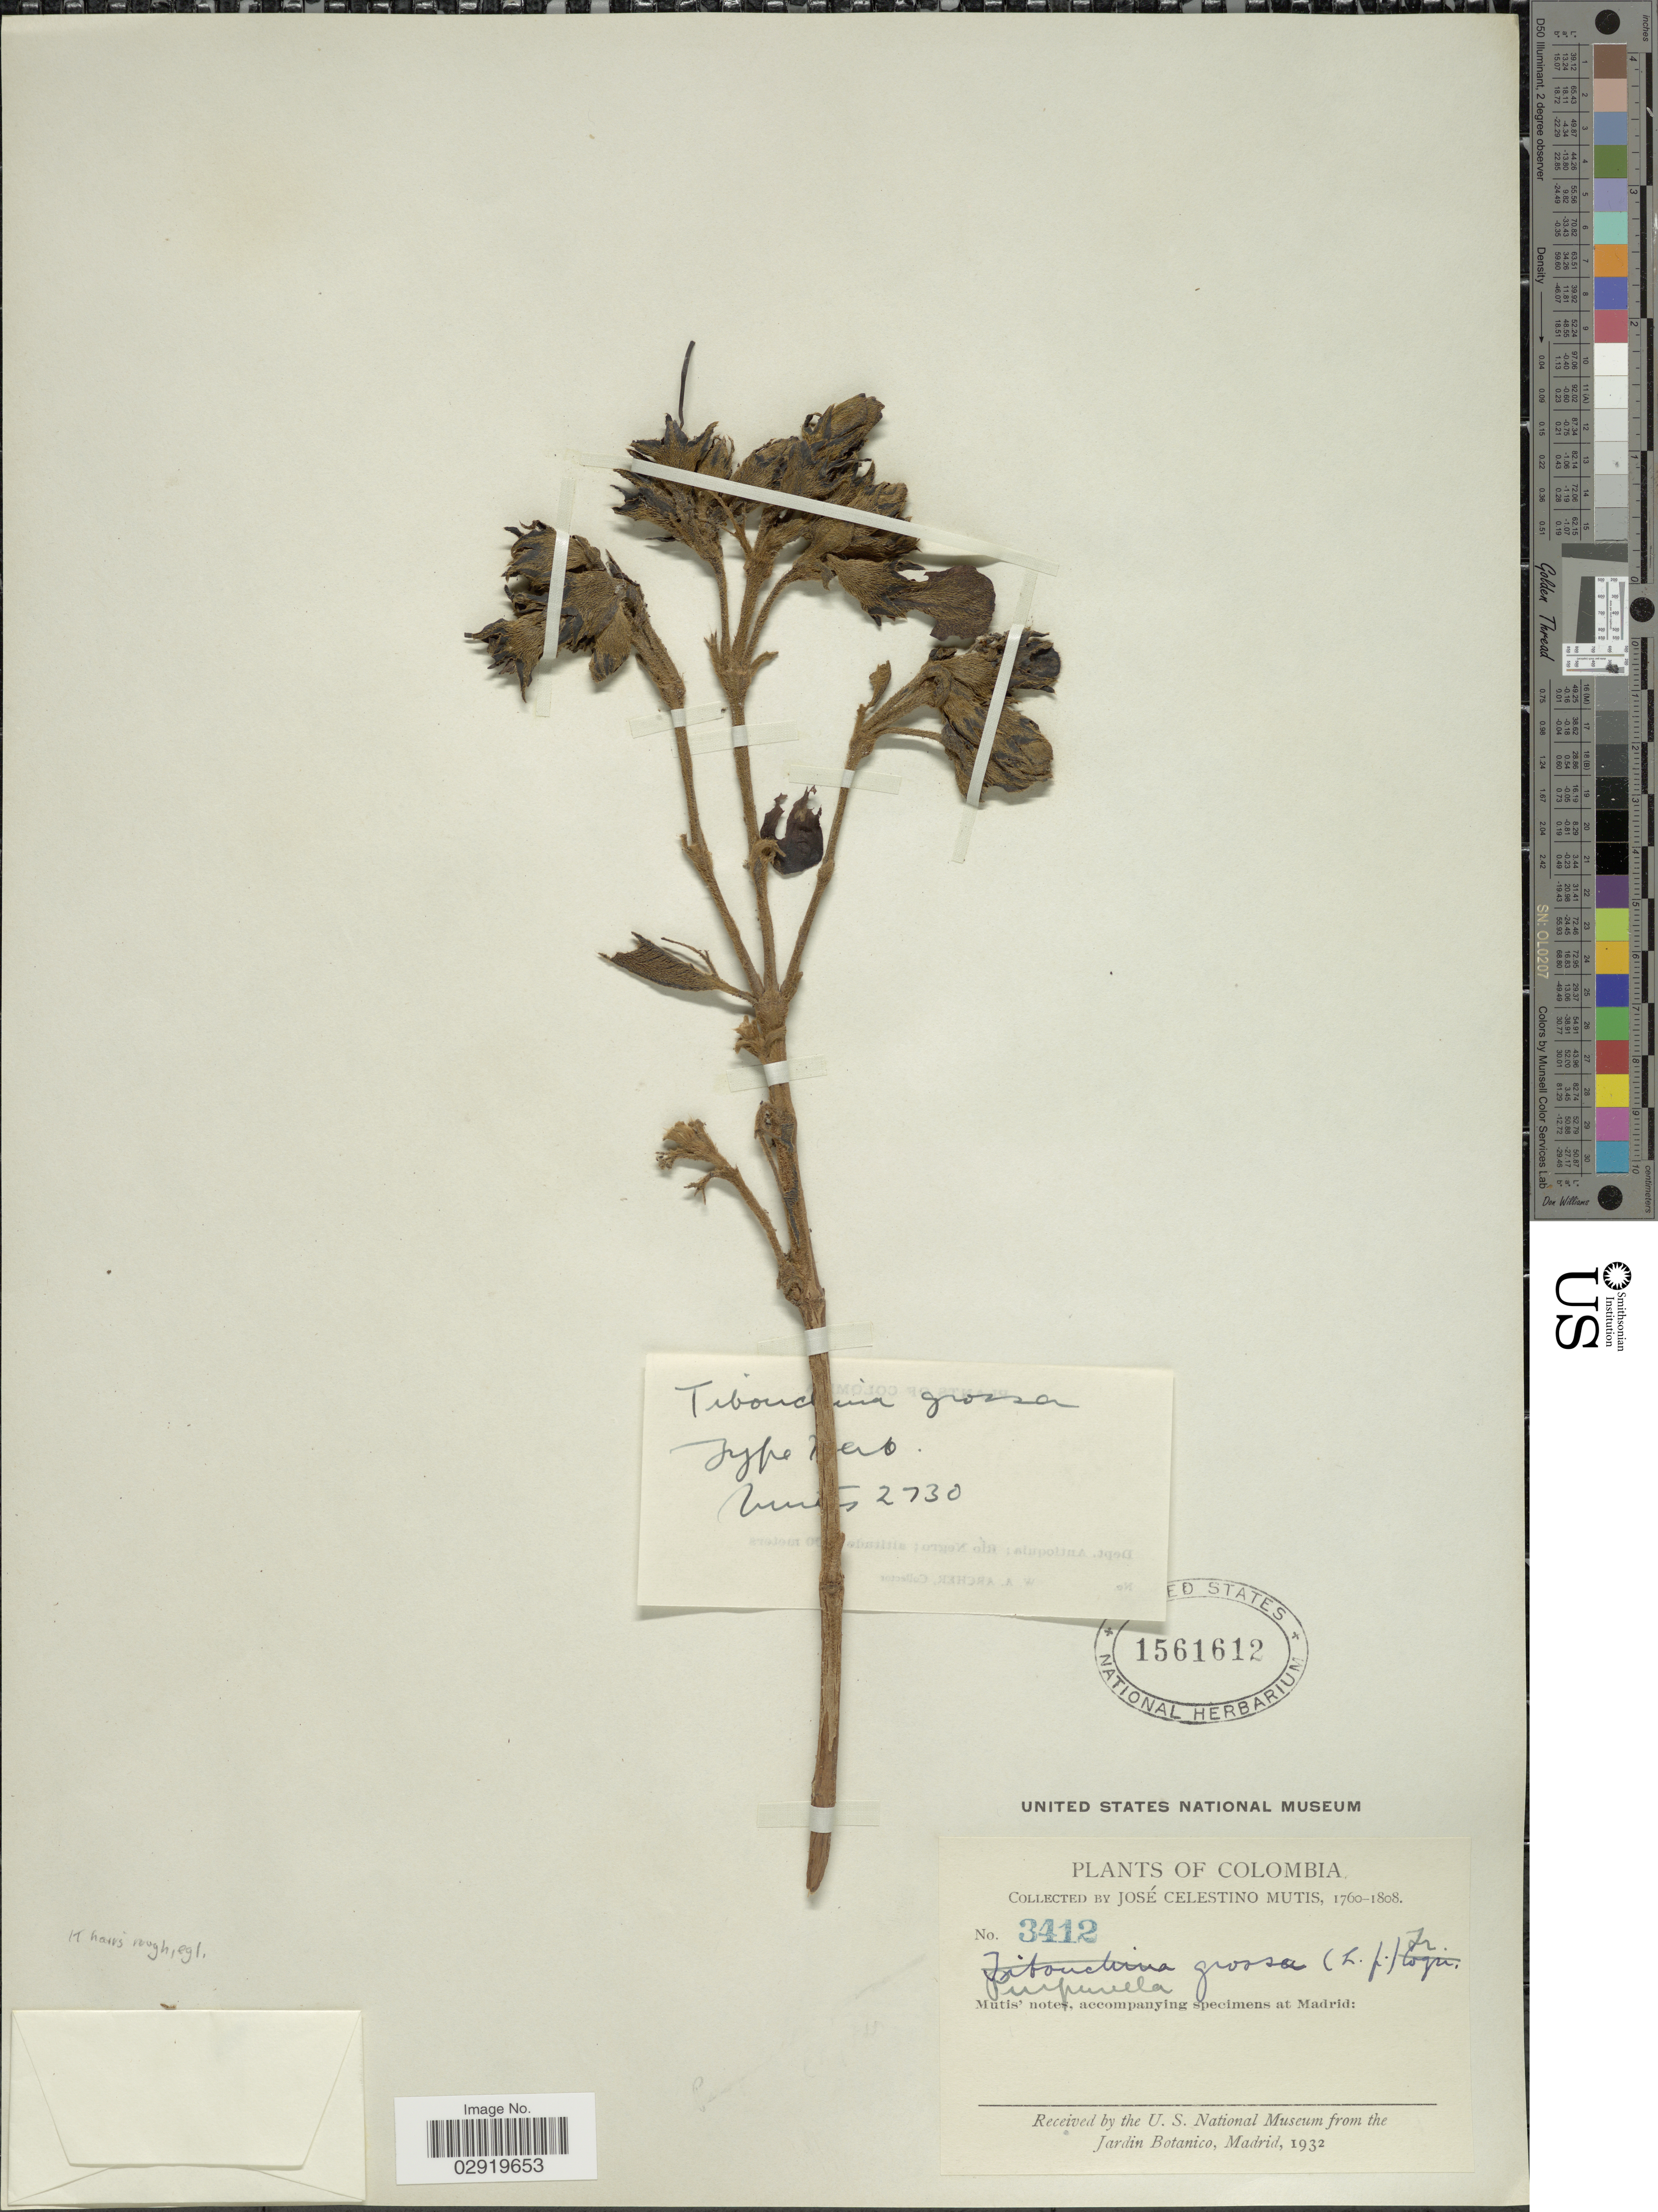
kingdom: Plantae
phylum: Tracheophyta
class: Magnoliopsida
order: Myrtales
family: Melastomataceae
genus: Chaetogastra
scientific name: Chaetogastra grossa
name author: (L. f.) P.J.F. Guim. & Michelang.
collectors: J. C. B. Mutis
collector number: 3412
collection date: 1760/1808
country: Colombia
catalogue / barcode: US 1561612